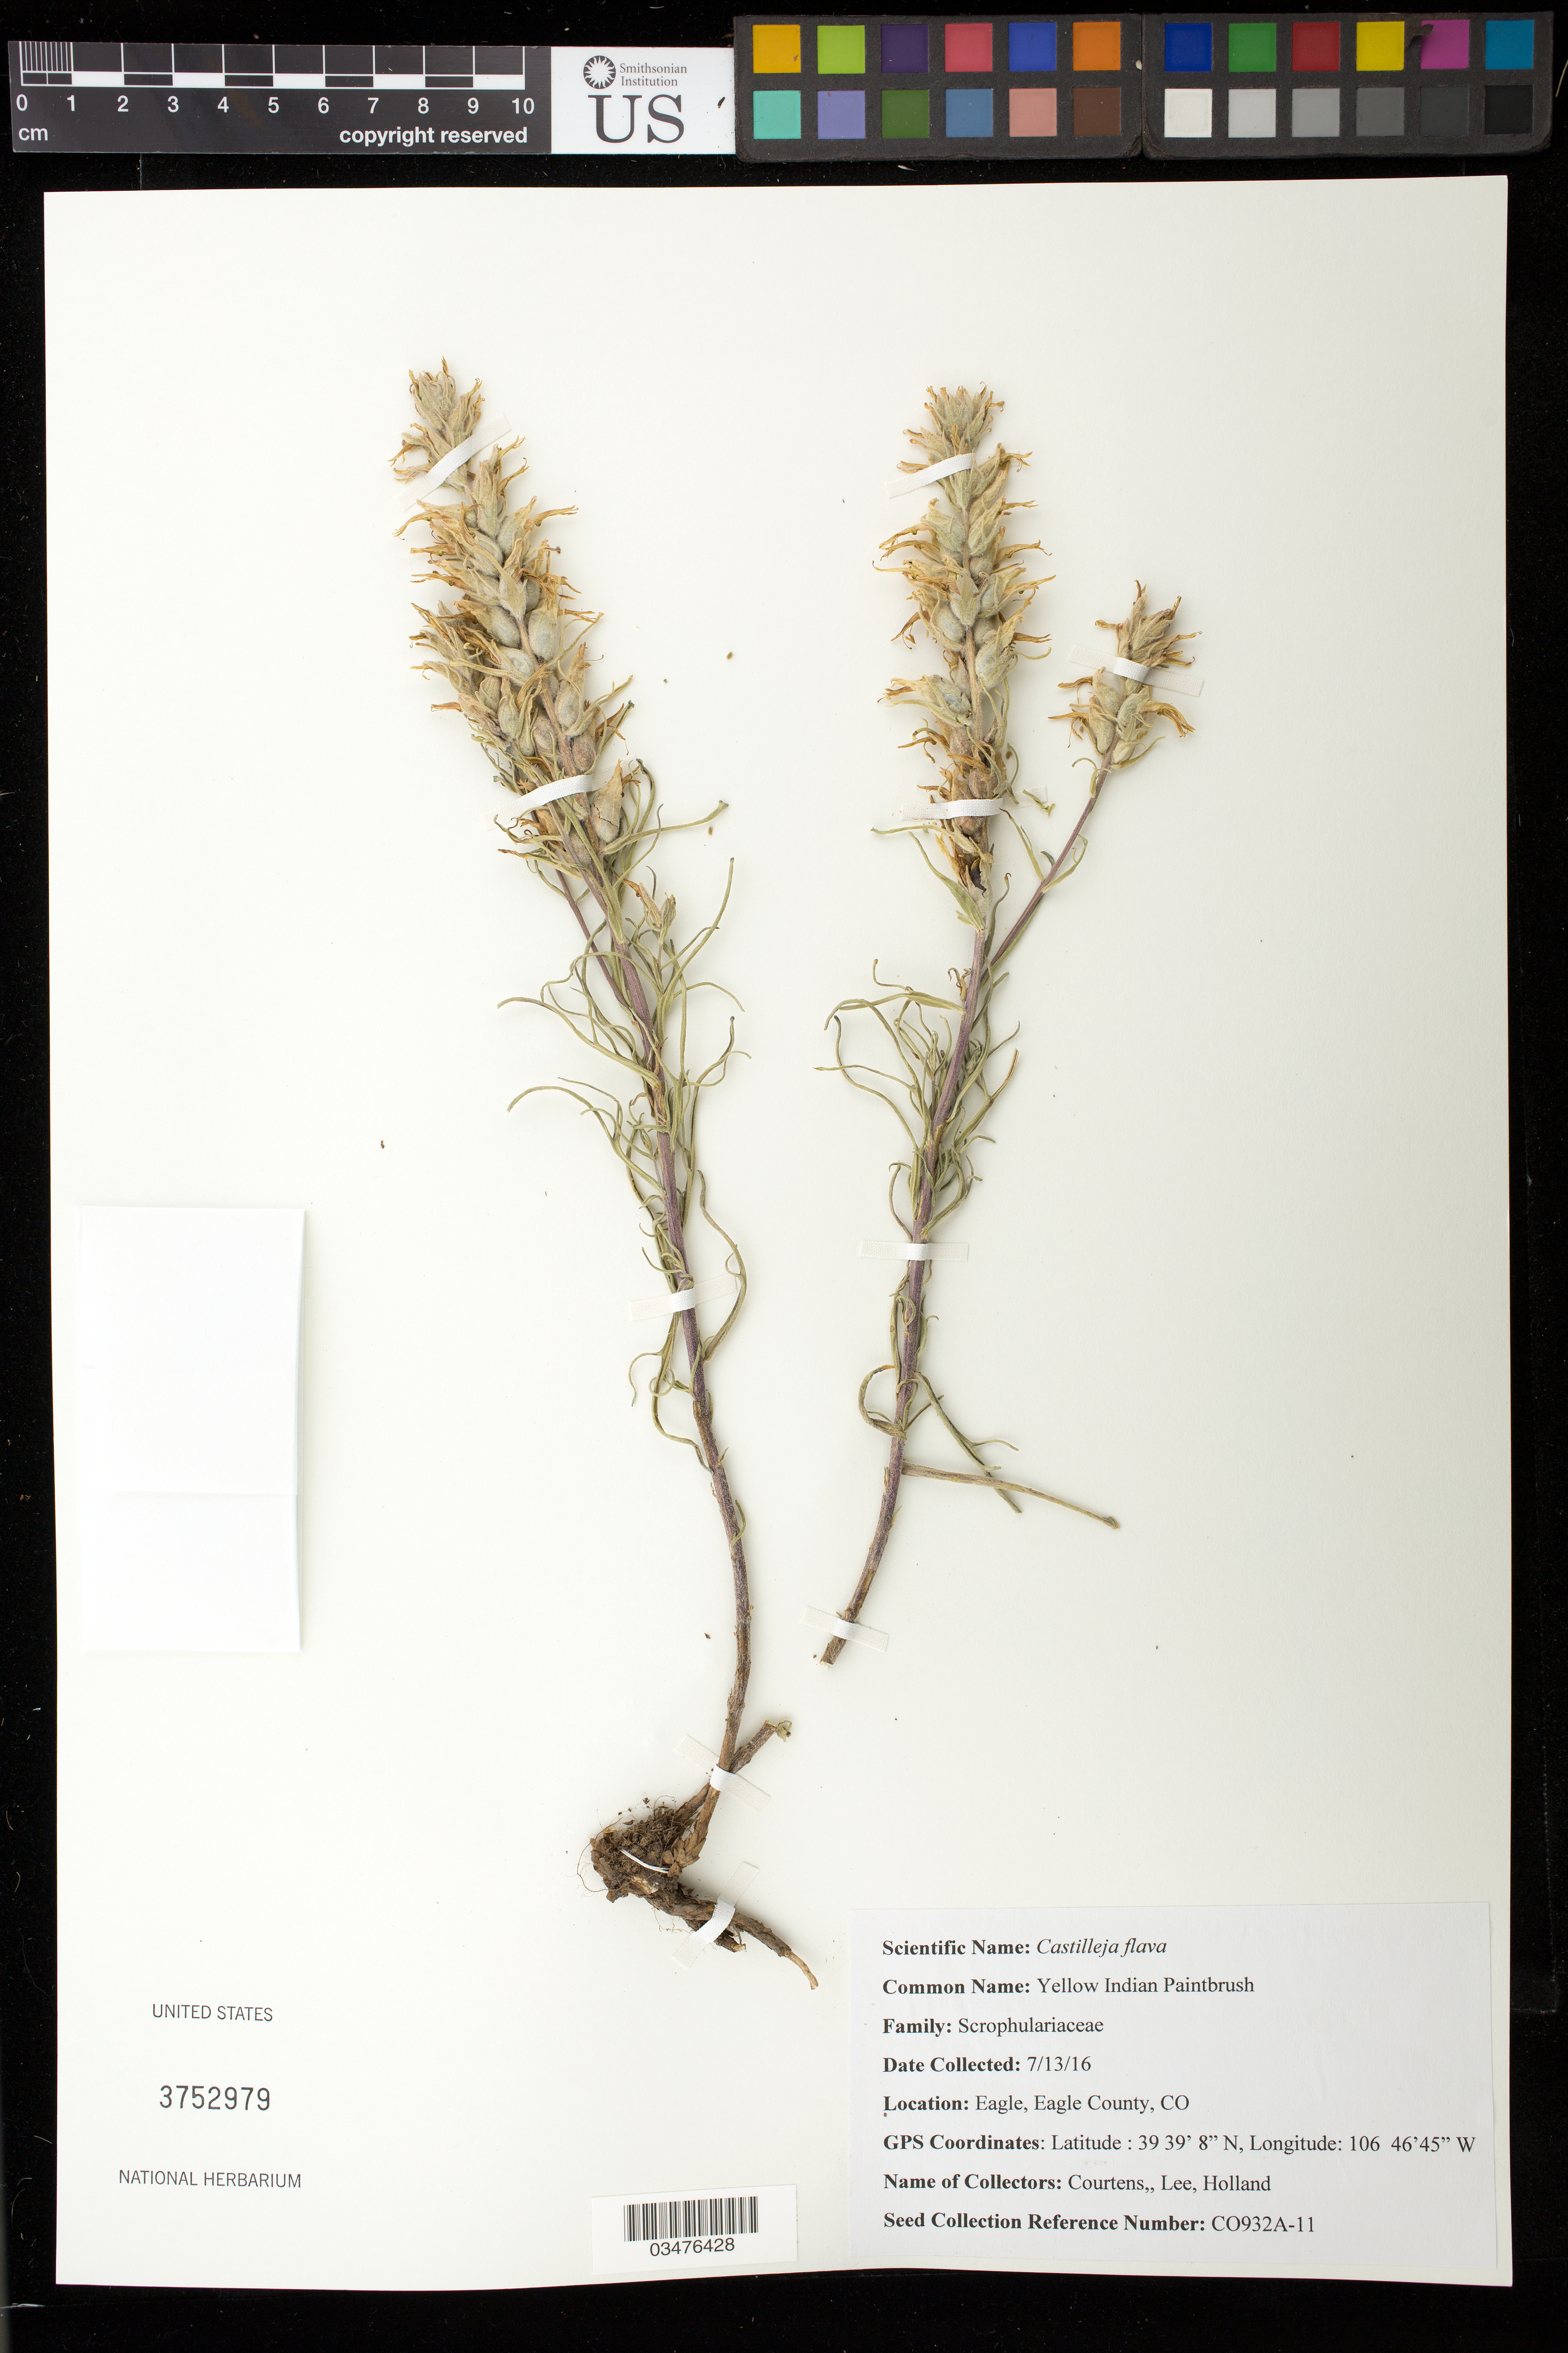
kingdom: Plantae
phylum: Tracheophyta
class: Magnoliopsida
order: Lamiales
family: Orobanchaceae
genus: Castilleja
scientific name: Castilleja flava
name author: S. Watson in C. King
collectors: -. Courtens, -. Lee & -. Holland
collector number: CO932A-11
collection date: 2016-07-13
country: United States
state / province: Colorado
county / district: Eagle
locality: BLM East Eagle, Dirt Surfer Trail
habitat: Upland Mtn Big Sagebrush with Pinon Pine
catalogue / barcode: US 3752979